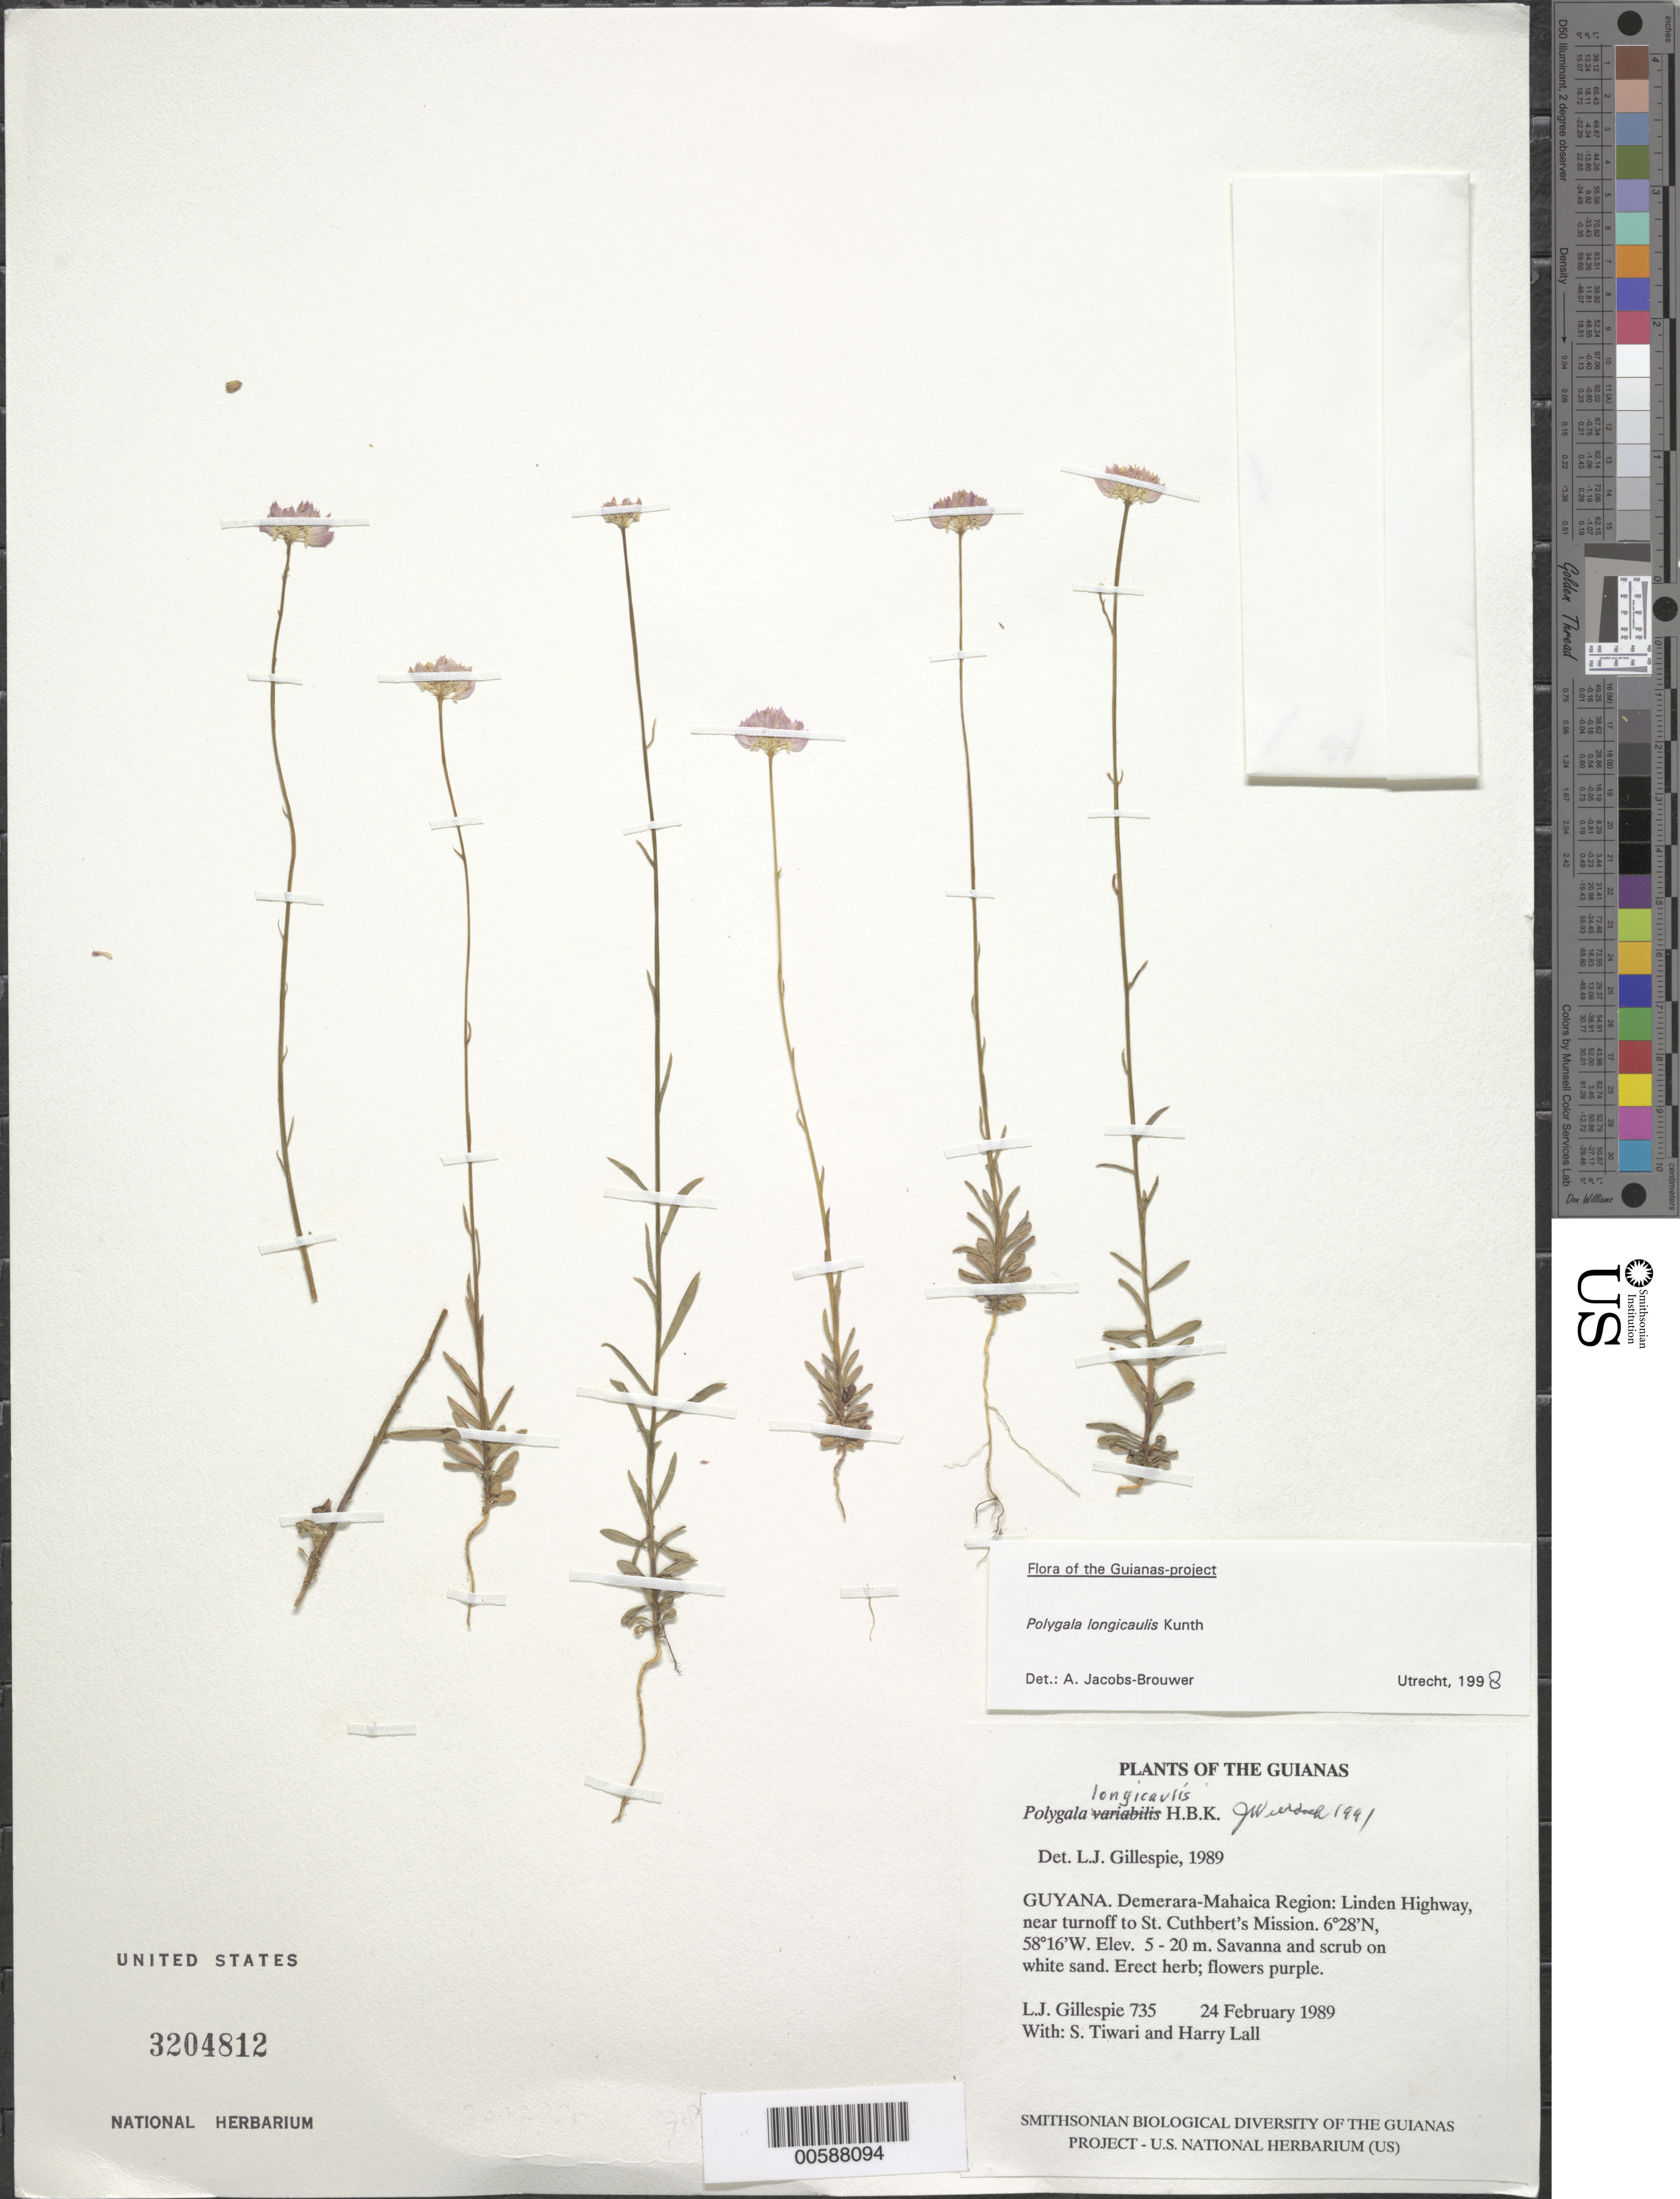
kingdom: Plantae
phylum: Tracheophyta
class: Magnoliopsida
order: Fabales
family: Polygalaceae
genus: Polygala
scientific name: Polygala longicaulis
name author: Kunth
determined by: Jacobs-Brouwer, A.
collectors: L. J. Gillespie, S. Tiwari & H. Lall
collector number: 735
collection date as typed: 24 February 1989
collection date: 1989-02-24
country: Guyana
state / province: Demerara-Mahaica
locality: Linden Highway, near turnoff to St. Cuthbert's Mission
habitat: Savanna and scrub on white sand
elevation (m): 5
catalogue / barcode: US 3204812